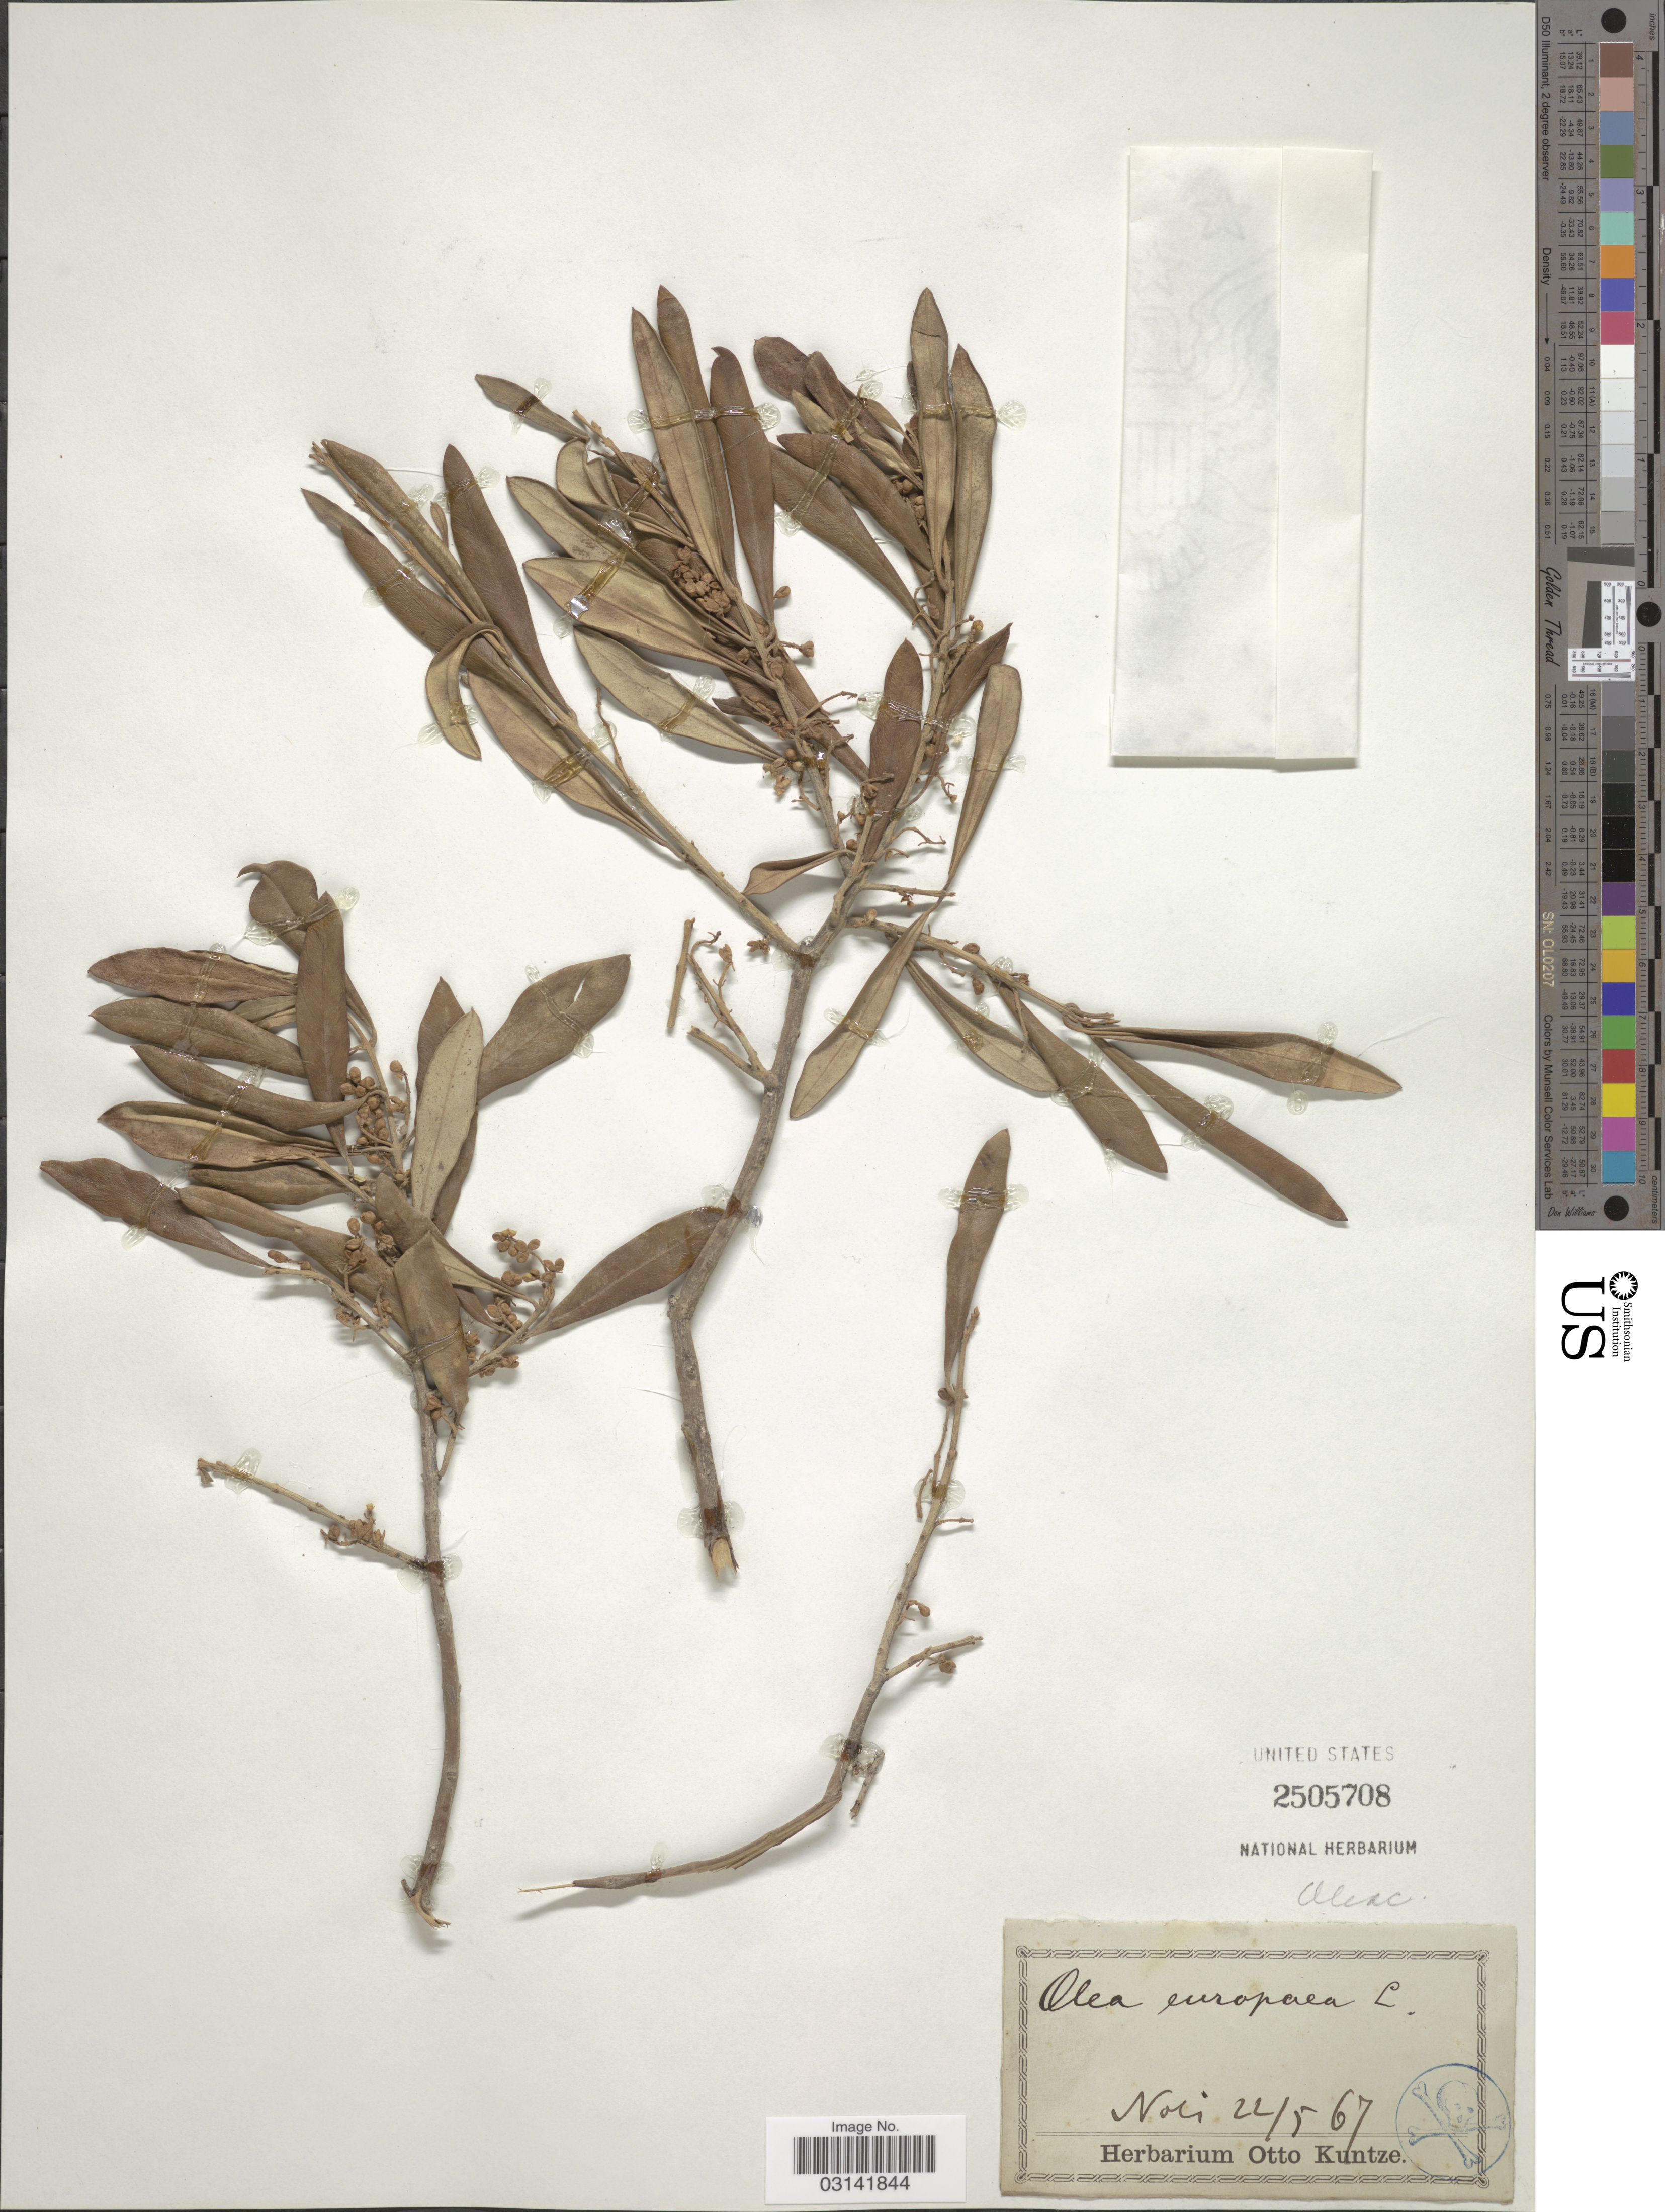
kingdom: Plantae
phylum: Tracheophyta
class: Magnoliopsida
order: Lamiales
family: Oleaceae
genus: Olea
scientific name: Olea europaea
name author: L.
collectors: ex herb. Otto Kuntze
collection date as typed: Transcribed d/m/y: 22/5/67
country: Italy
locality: Noli.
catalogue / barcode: US 2505708